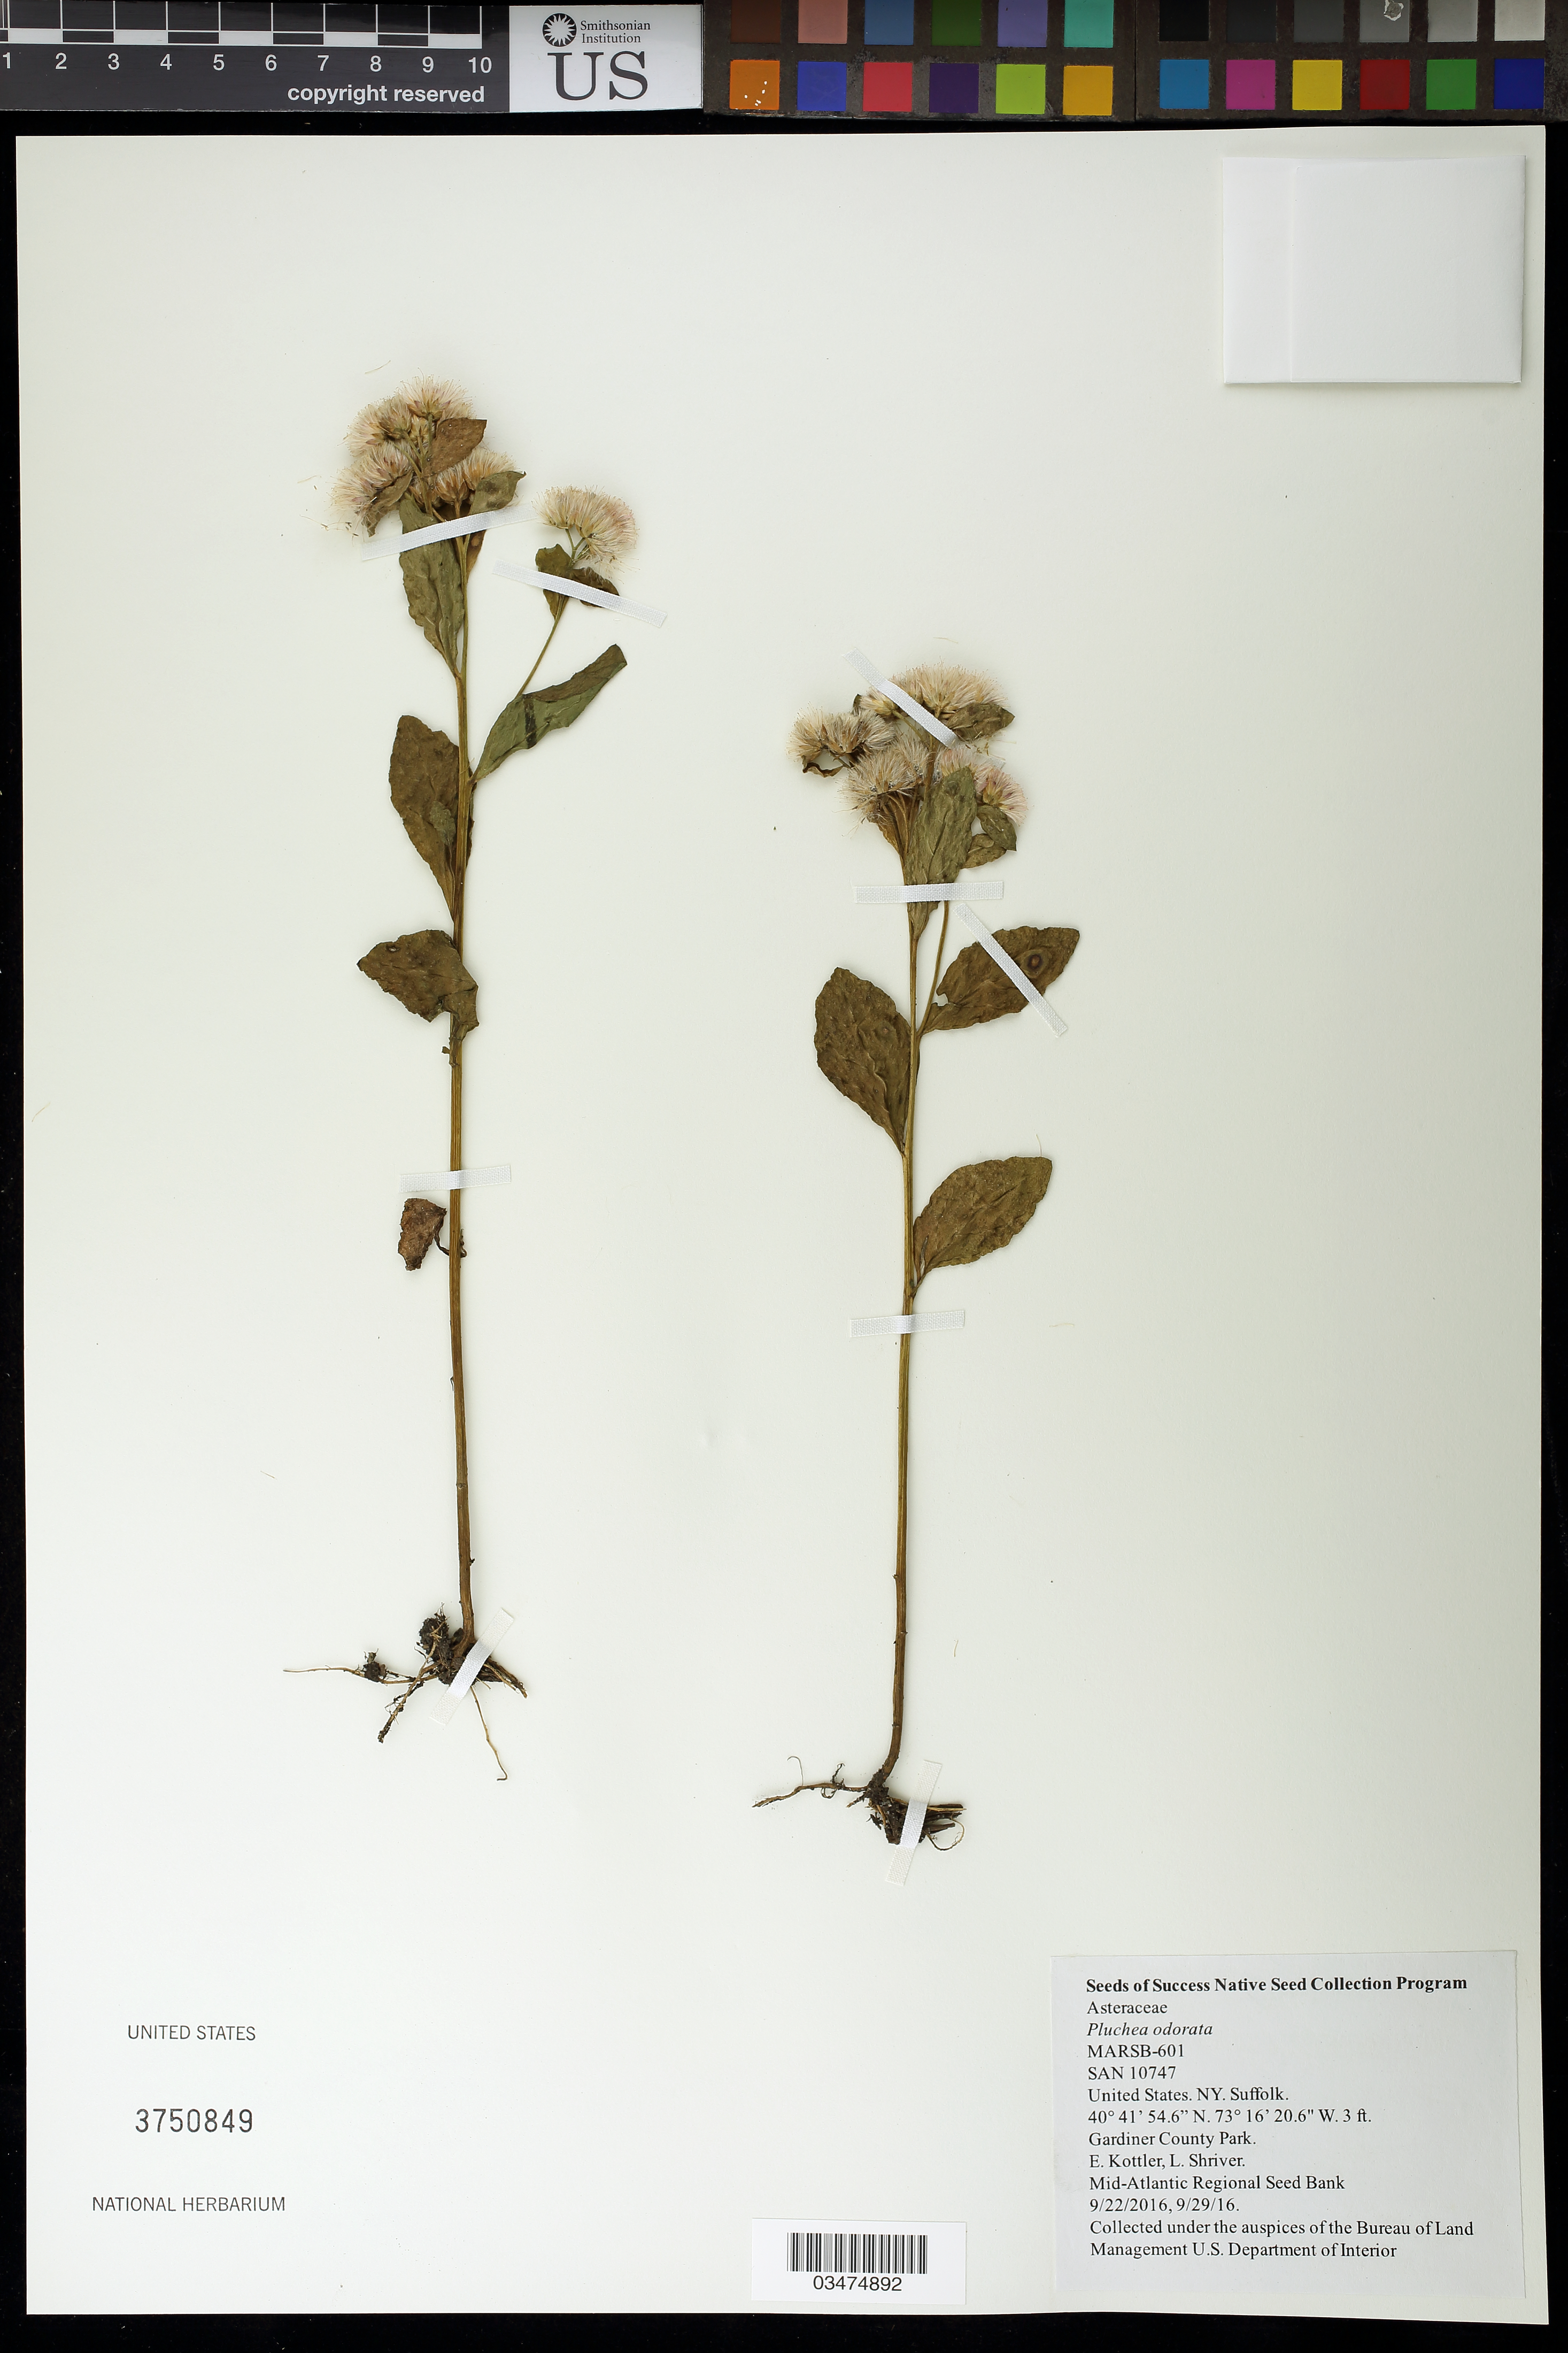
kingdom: Plantae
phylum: Tracheophyta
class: Magnoliopsida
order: Asterales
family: Asteraceae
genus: Pluchea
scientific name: Pluchea odorata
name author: (L.) Cass.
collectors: E. Kottler & L. Shriver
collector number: MARSB-601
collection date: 2016-09-22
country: United States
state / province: New York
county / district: Suffolk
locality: Gardiner County Park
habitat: Maritime forest/tidal high salt marsh edge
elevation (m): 1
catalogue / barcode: US 3750849